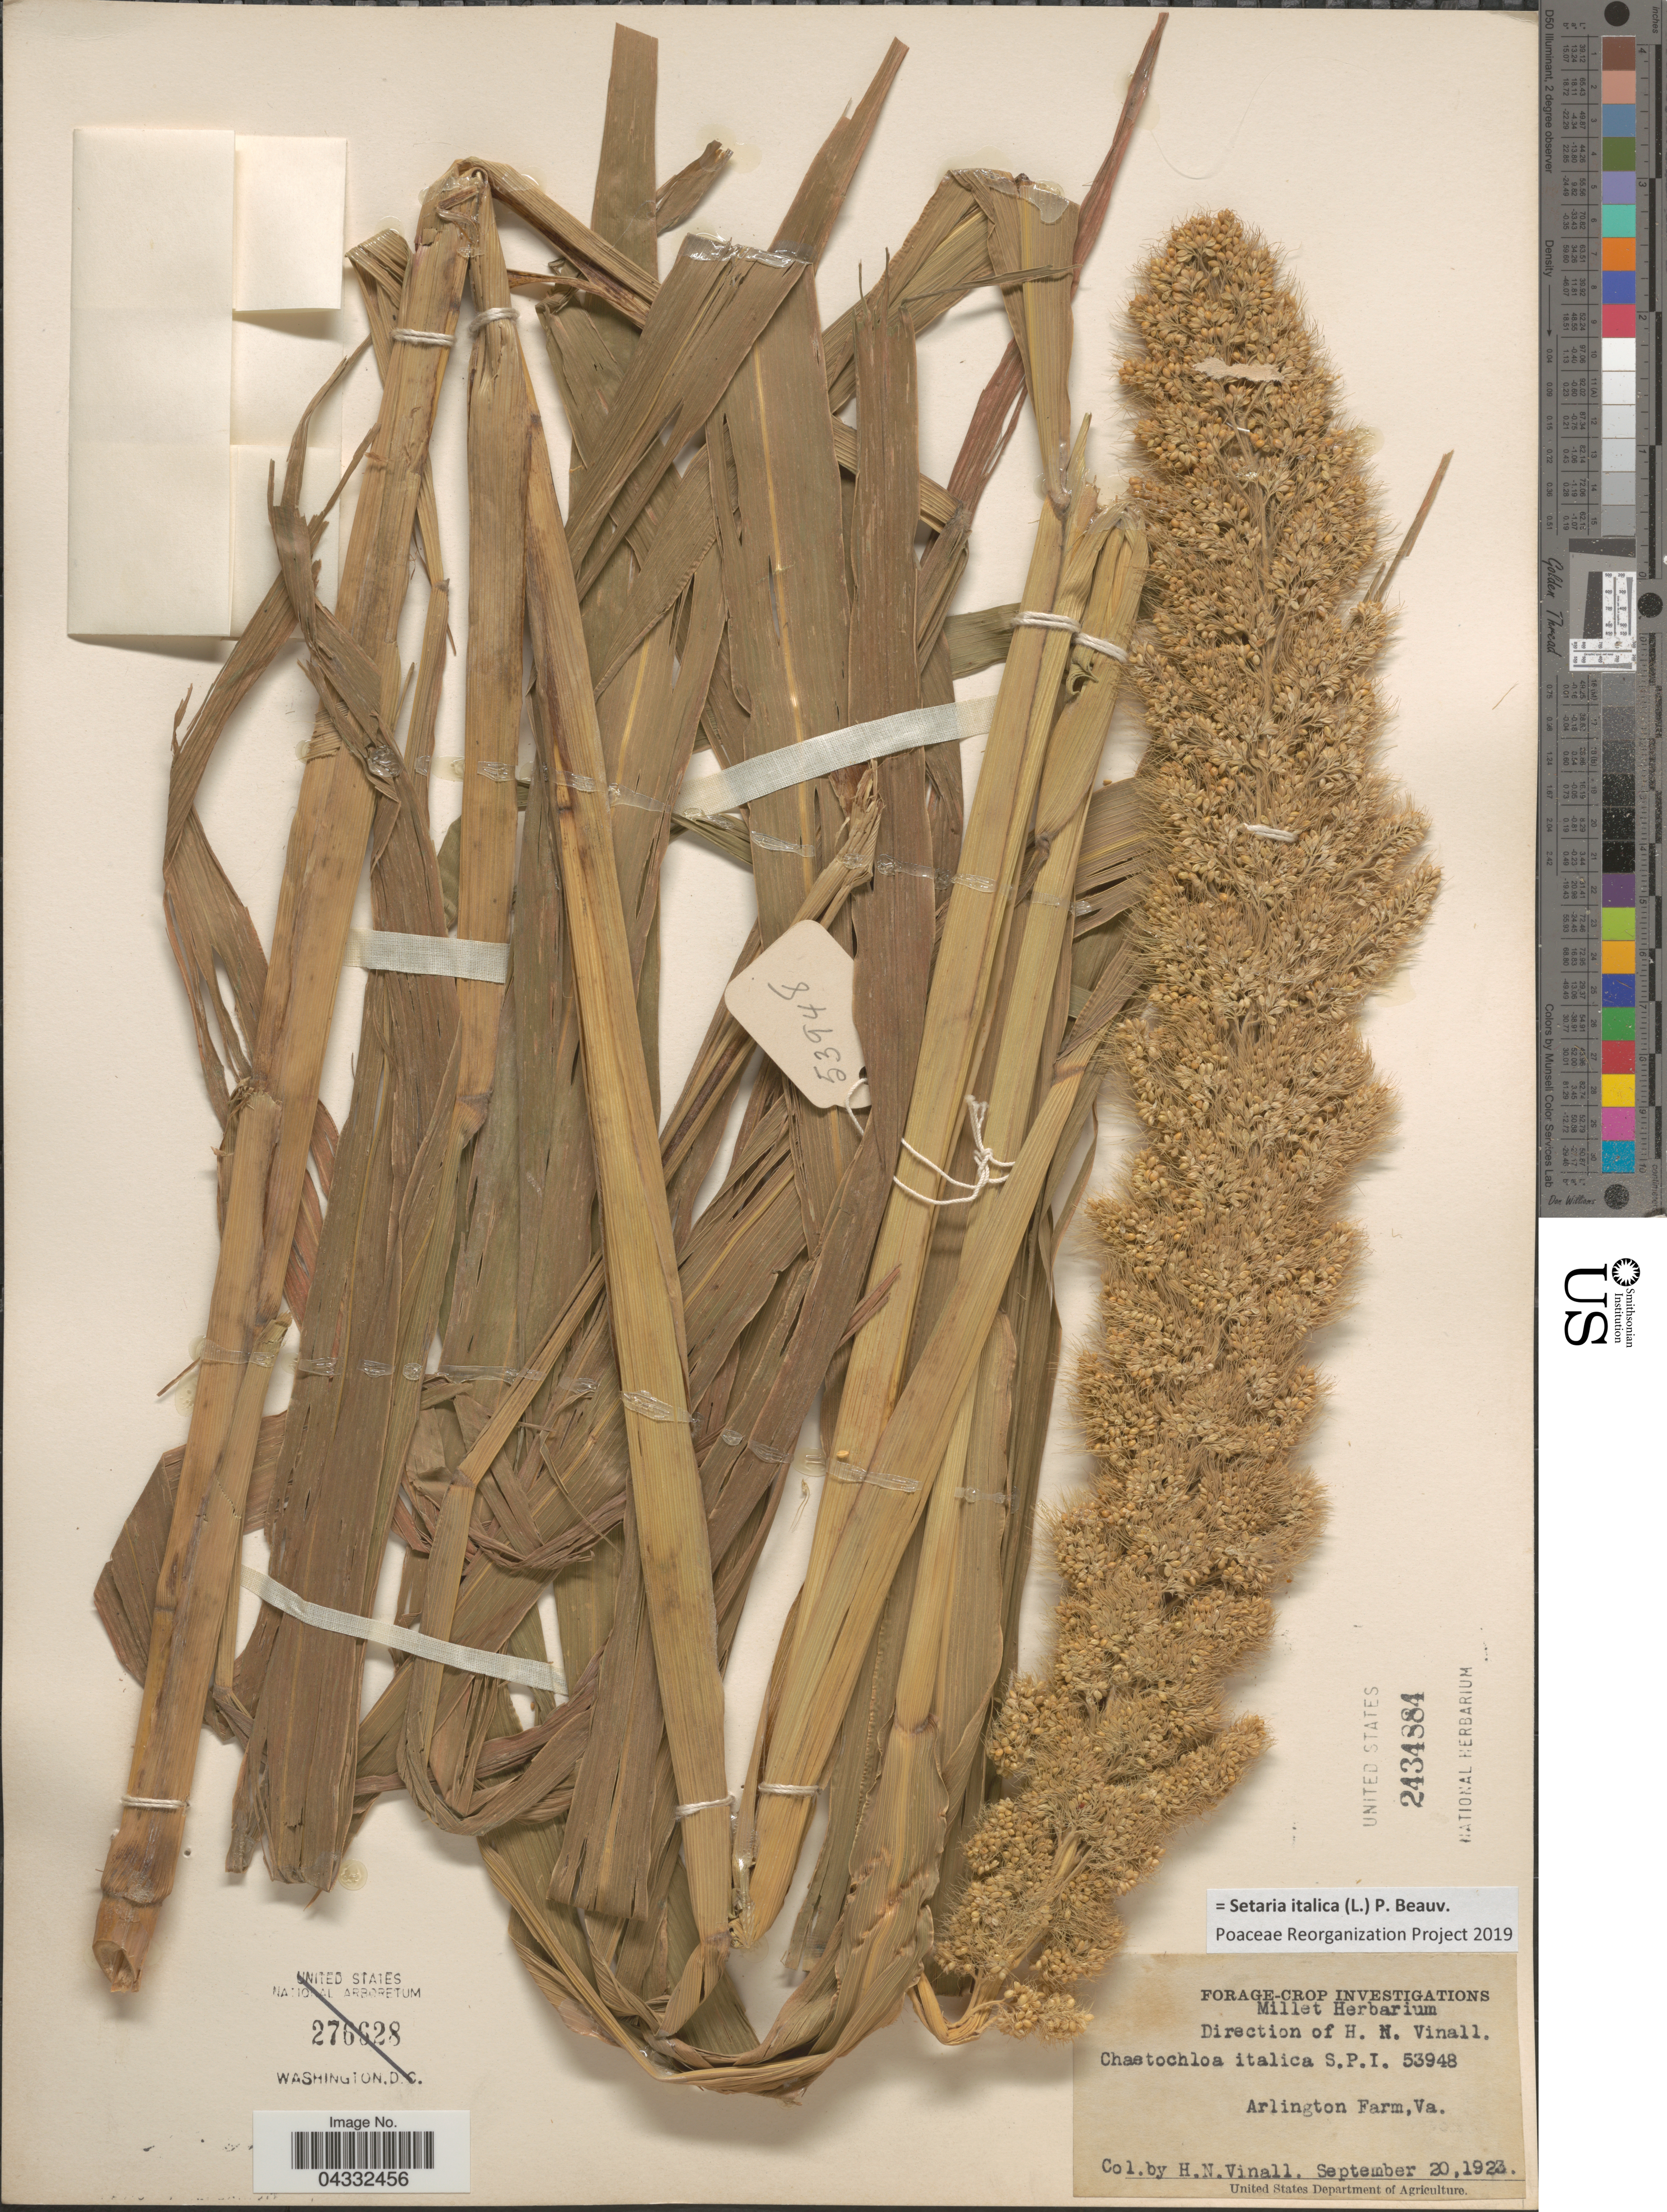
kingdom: Plantae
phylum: Tracheophyta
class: Liliopsida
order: Poales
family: Poaceae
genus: Setaria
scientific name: Setaria italica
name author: (L.) P. Beauv.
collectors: H. Vinall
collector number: S.P.I.53948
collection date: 1923-09-20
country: United States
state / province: Virginia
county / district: Arlington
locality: Arlington Farm.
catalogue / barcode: US 2434884